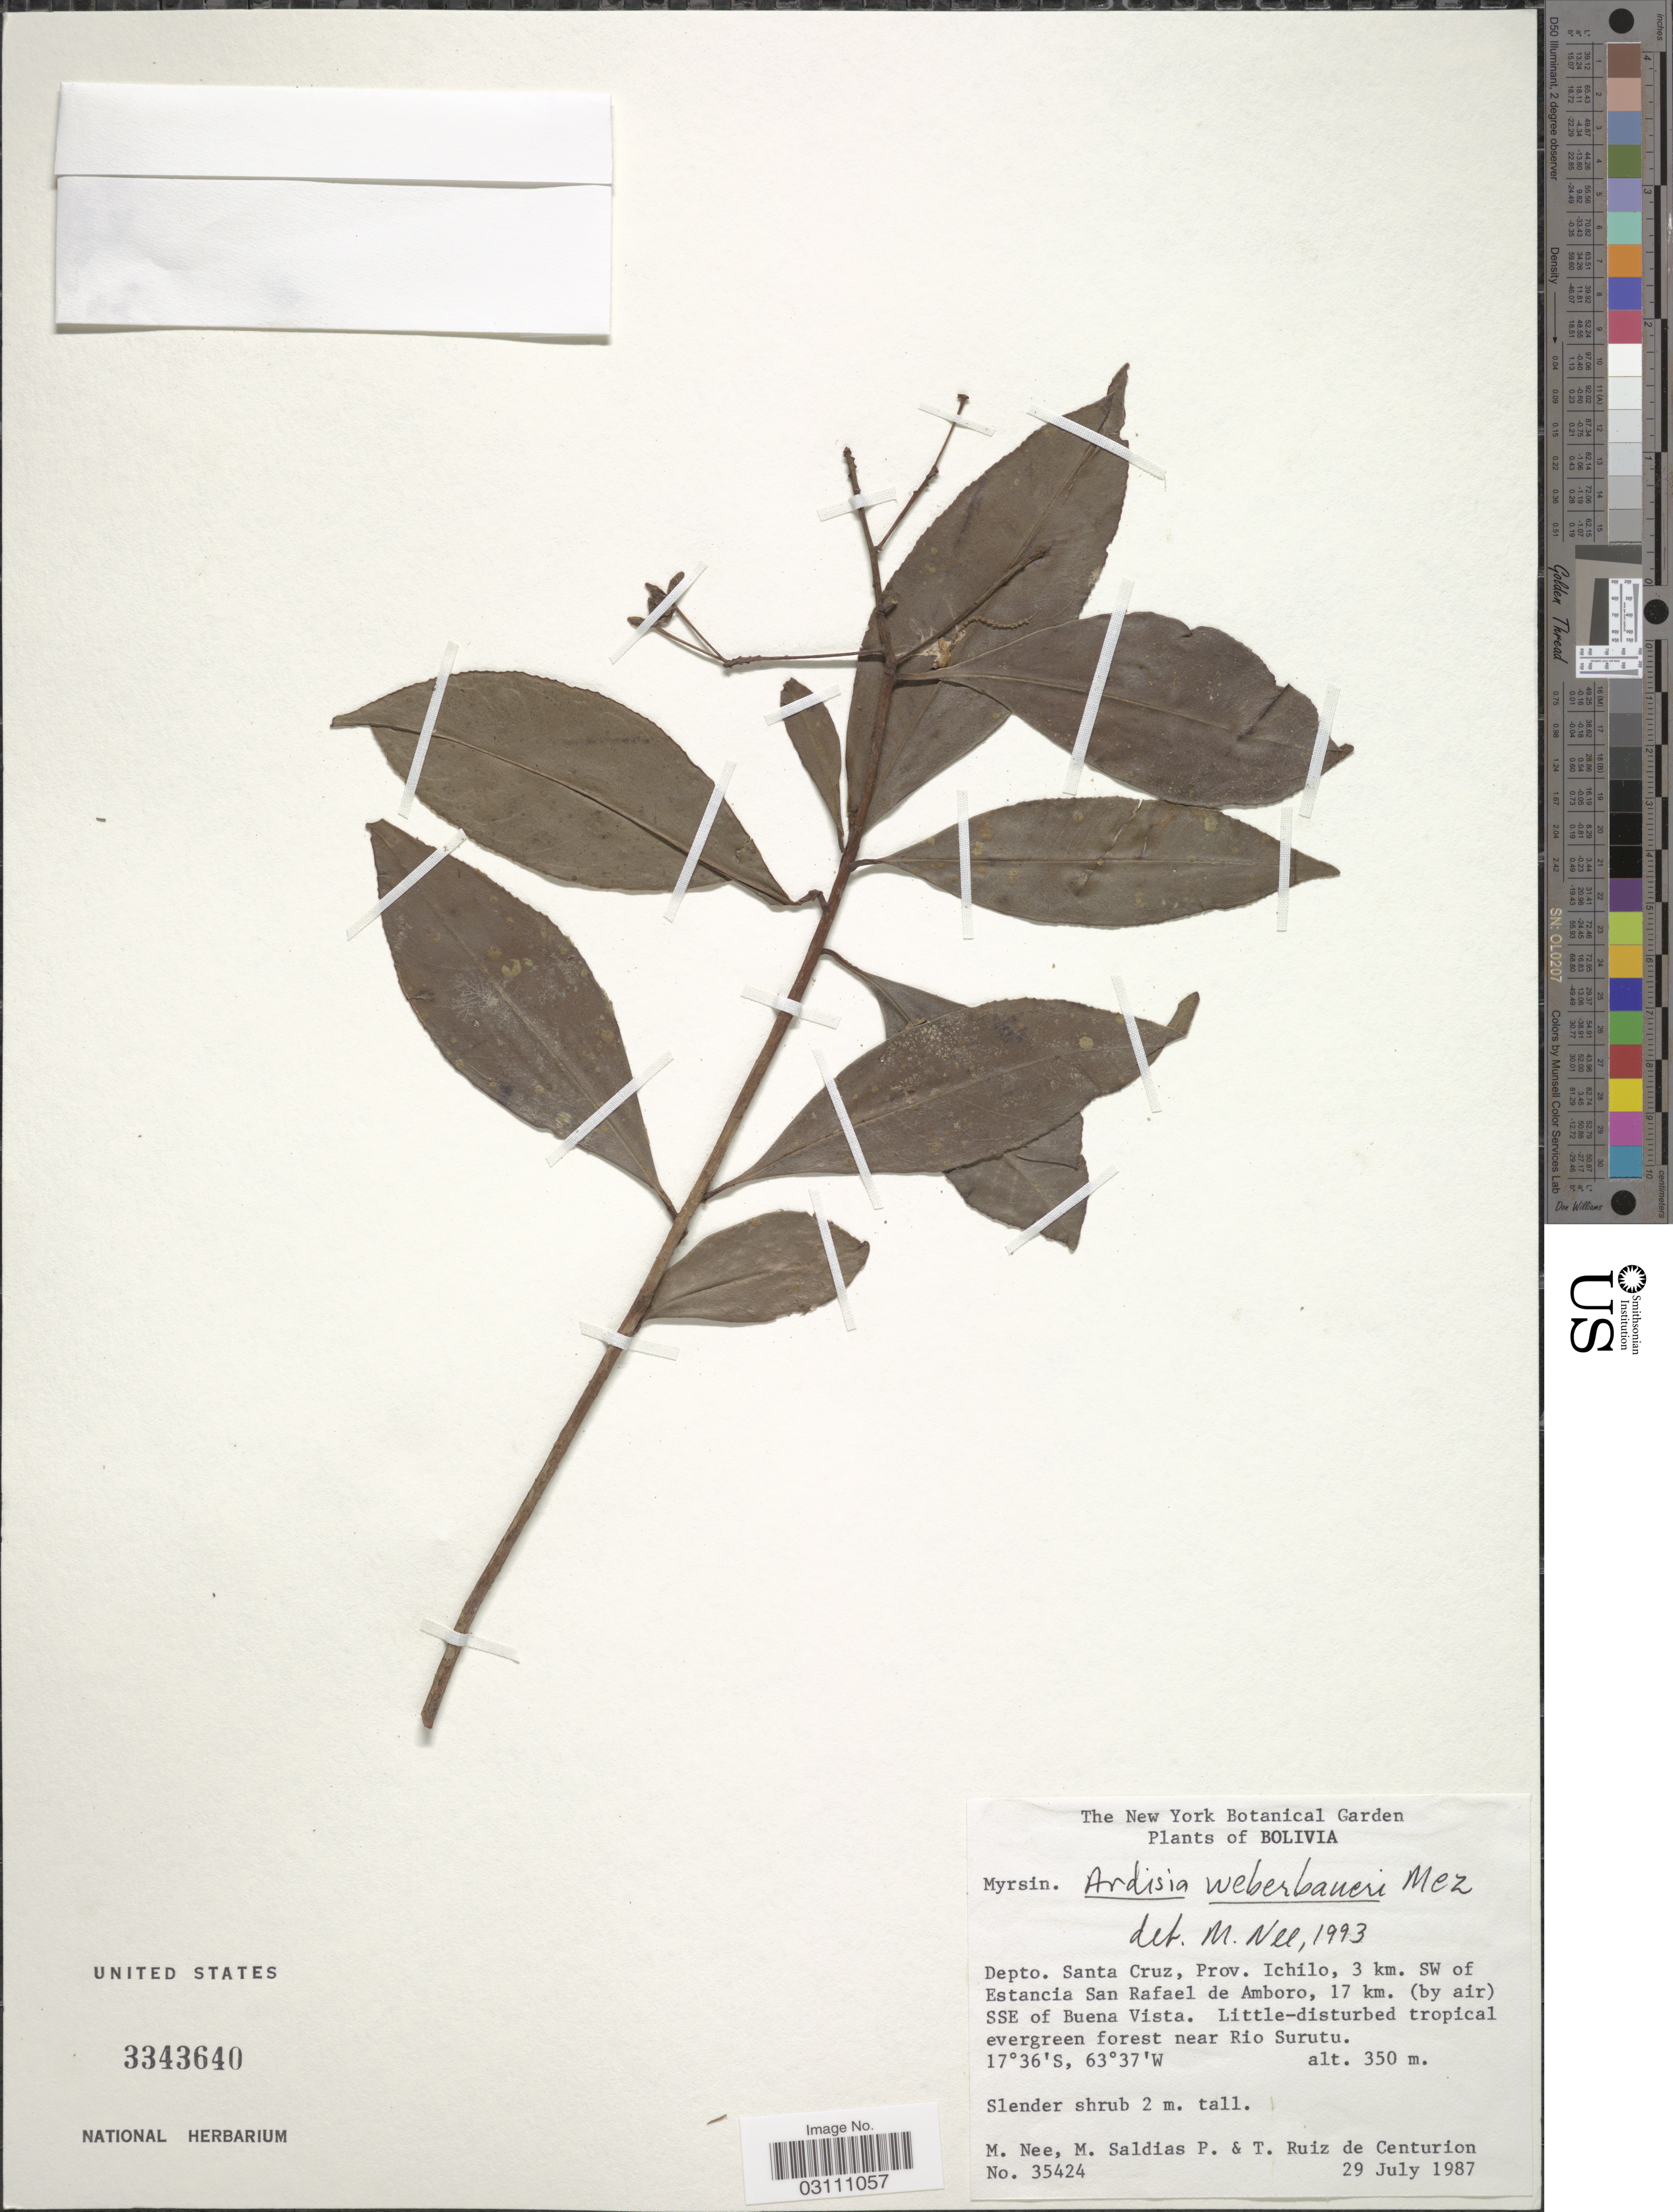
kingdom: Plantae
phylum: Tracheophyta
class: Magnoliopsida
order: Ericales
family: Primulaceae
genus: Ardisia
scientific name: Ardisia weberbaueri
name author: Mez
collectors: M. Nee, M. Saldias P. & T. De Centurion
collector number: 35424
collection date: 1987-07-29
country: Bolivia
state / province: Santa Cruz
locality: Depto. Santa Cruz, Prov. Ichilo, 3 km. SW of Estancia San Rafael de Amboro, 17 km. (by air) SSE of Buena Vista. Near Rio Surutu.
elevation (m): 350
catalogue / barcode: US 3343640